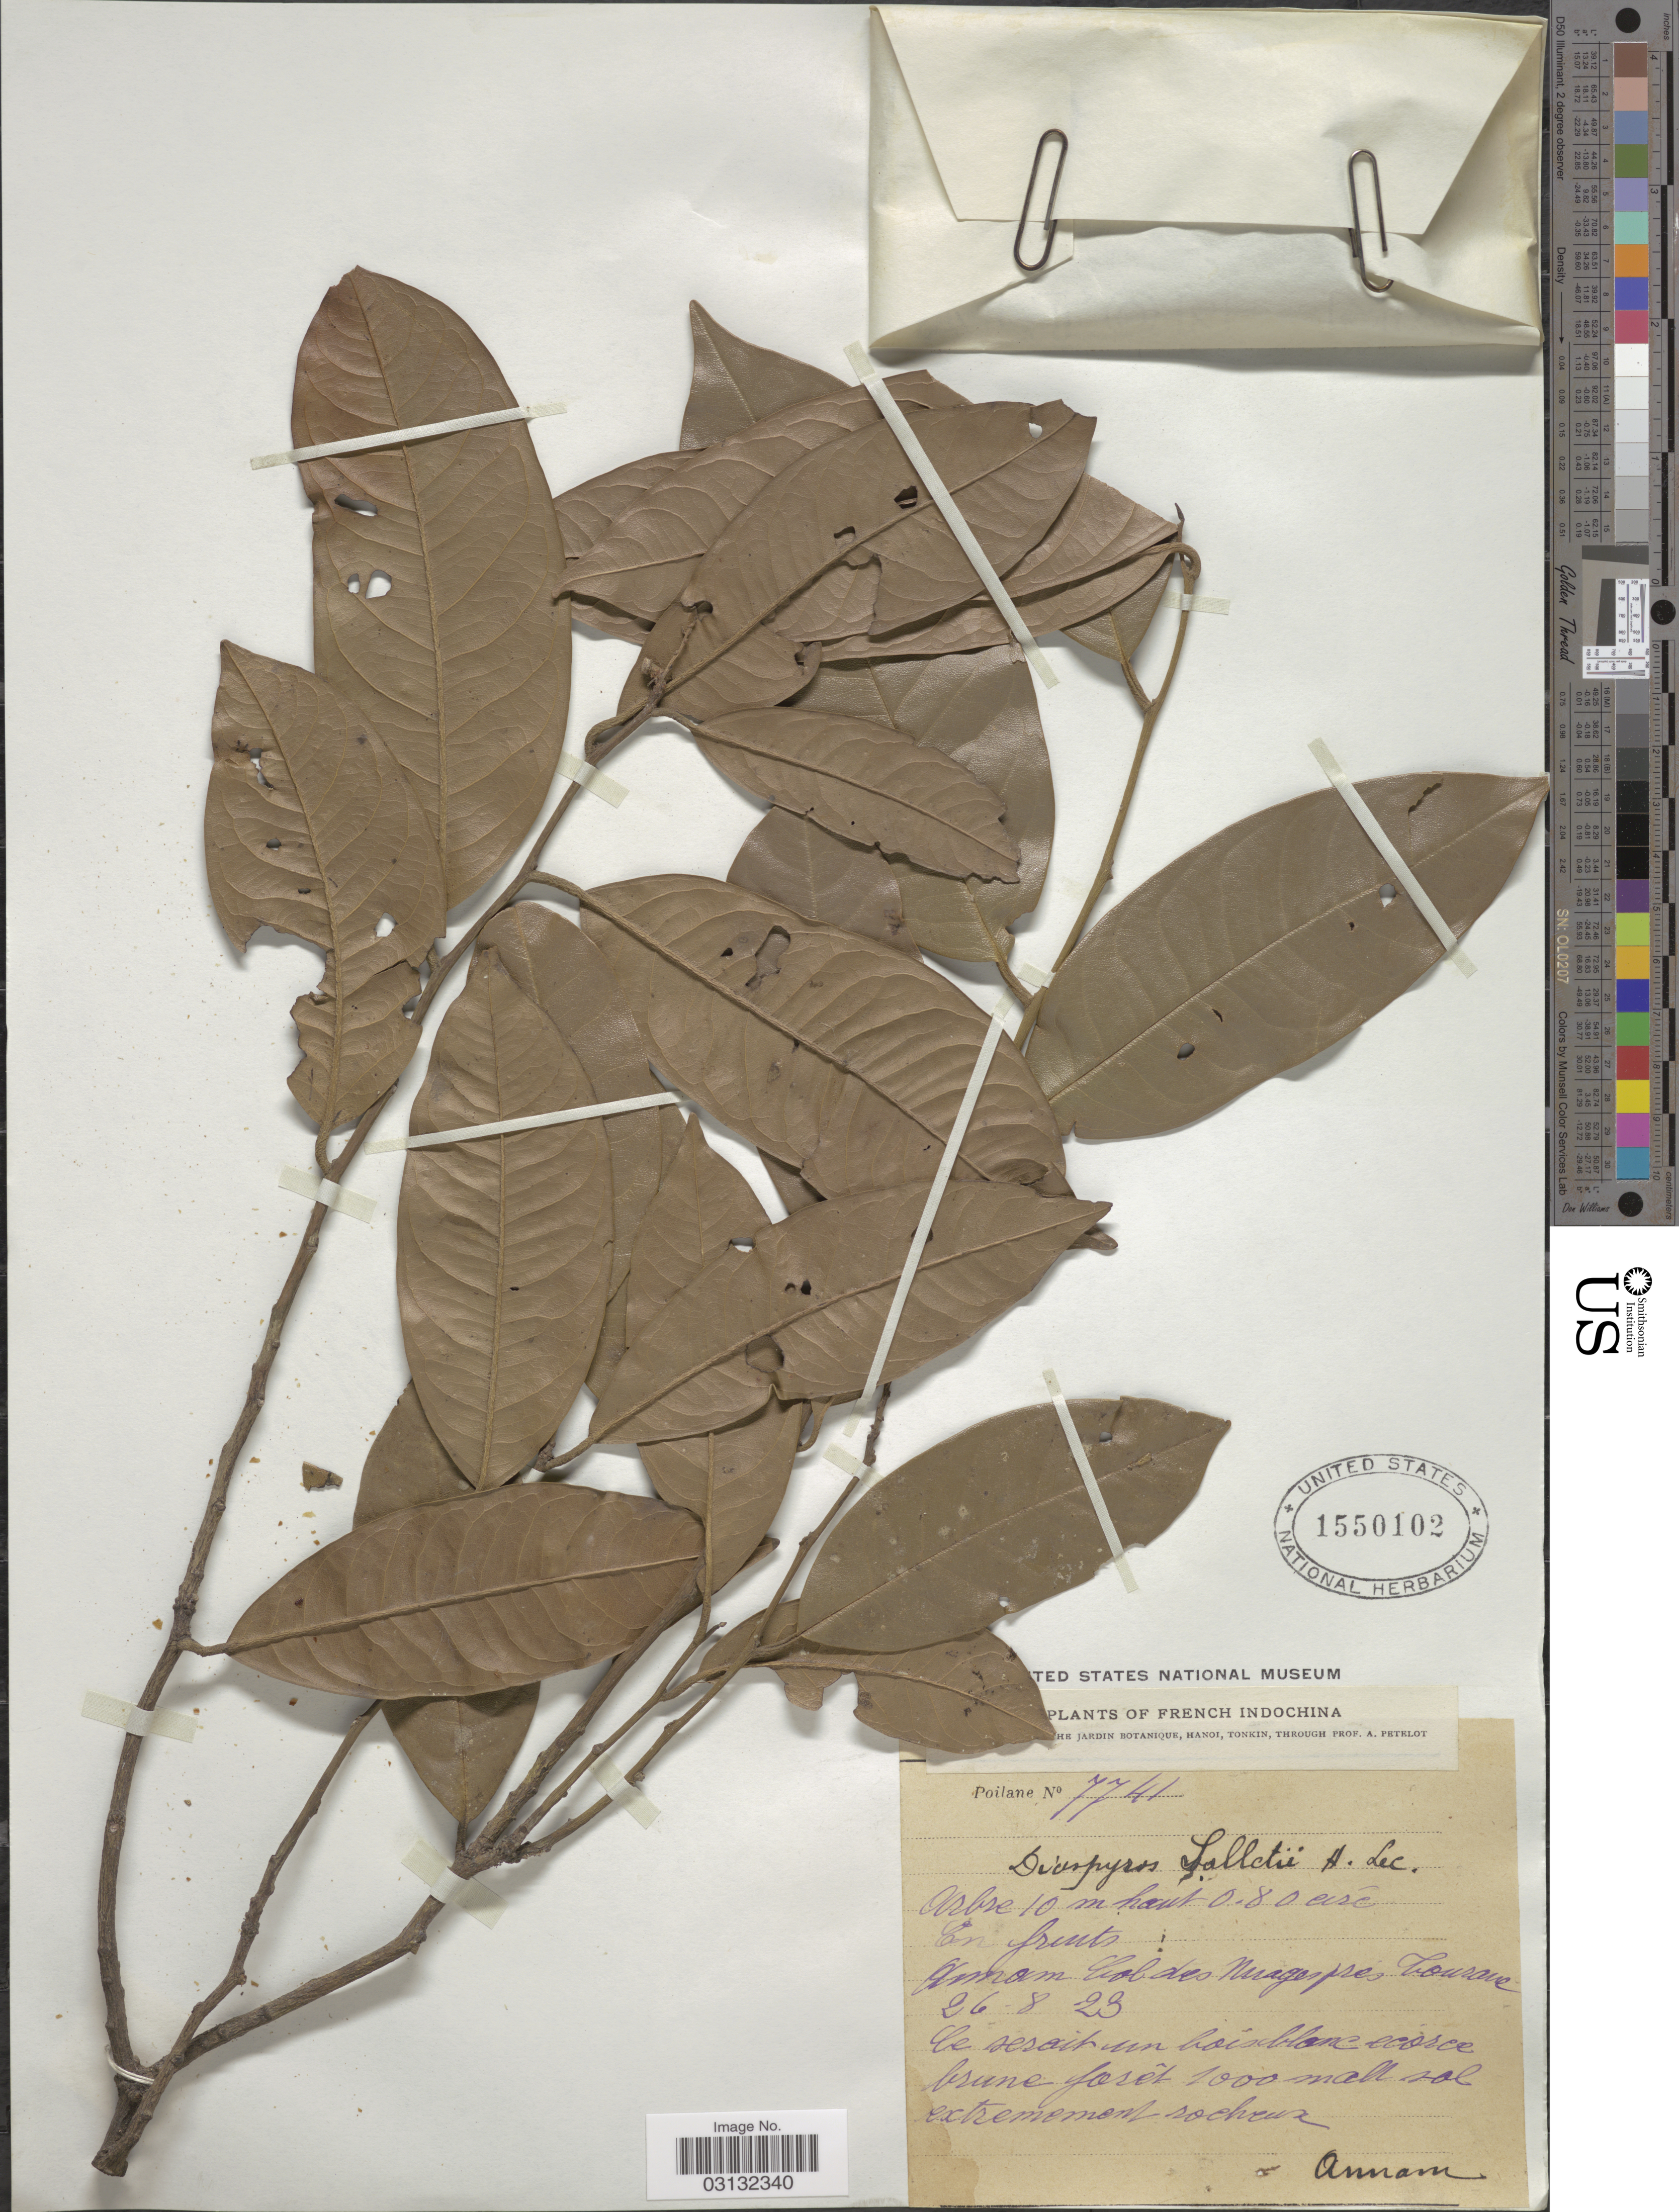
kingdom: Plantae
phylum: Tracheophyta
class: Magnoliopsida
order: Ericales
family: Ebenaceae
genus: Diospyros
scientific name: Diospyros salletii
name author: Lecomte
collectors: -. Poilane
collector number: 7741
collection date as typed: Transcribed d/m/y: 26/8/23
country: Vietnam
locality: French Indochina. Annam Col des Nuages prés Tourane.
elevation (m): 1000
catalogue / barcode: US 1550102